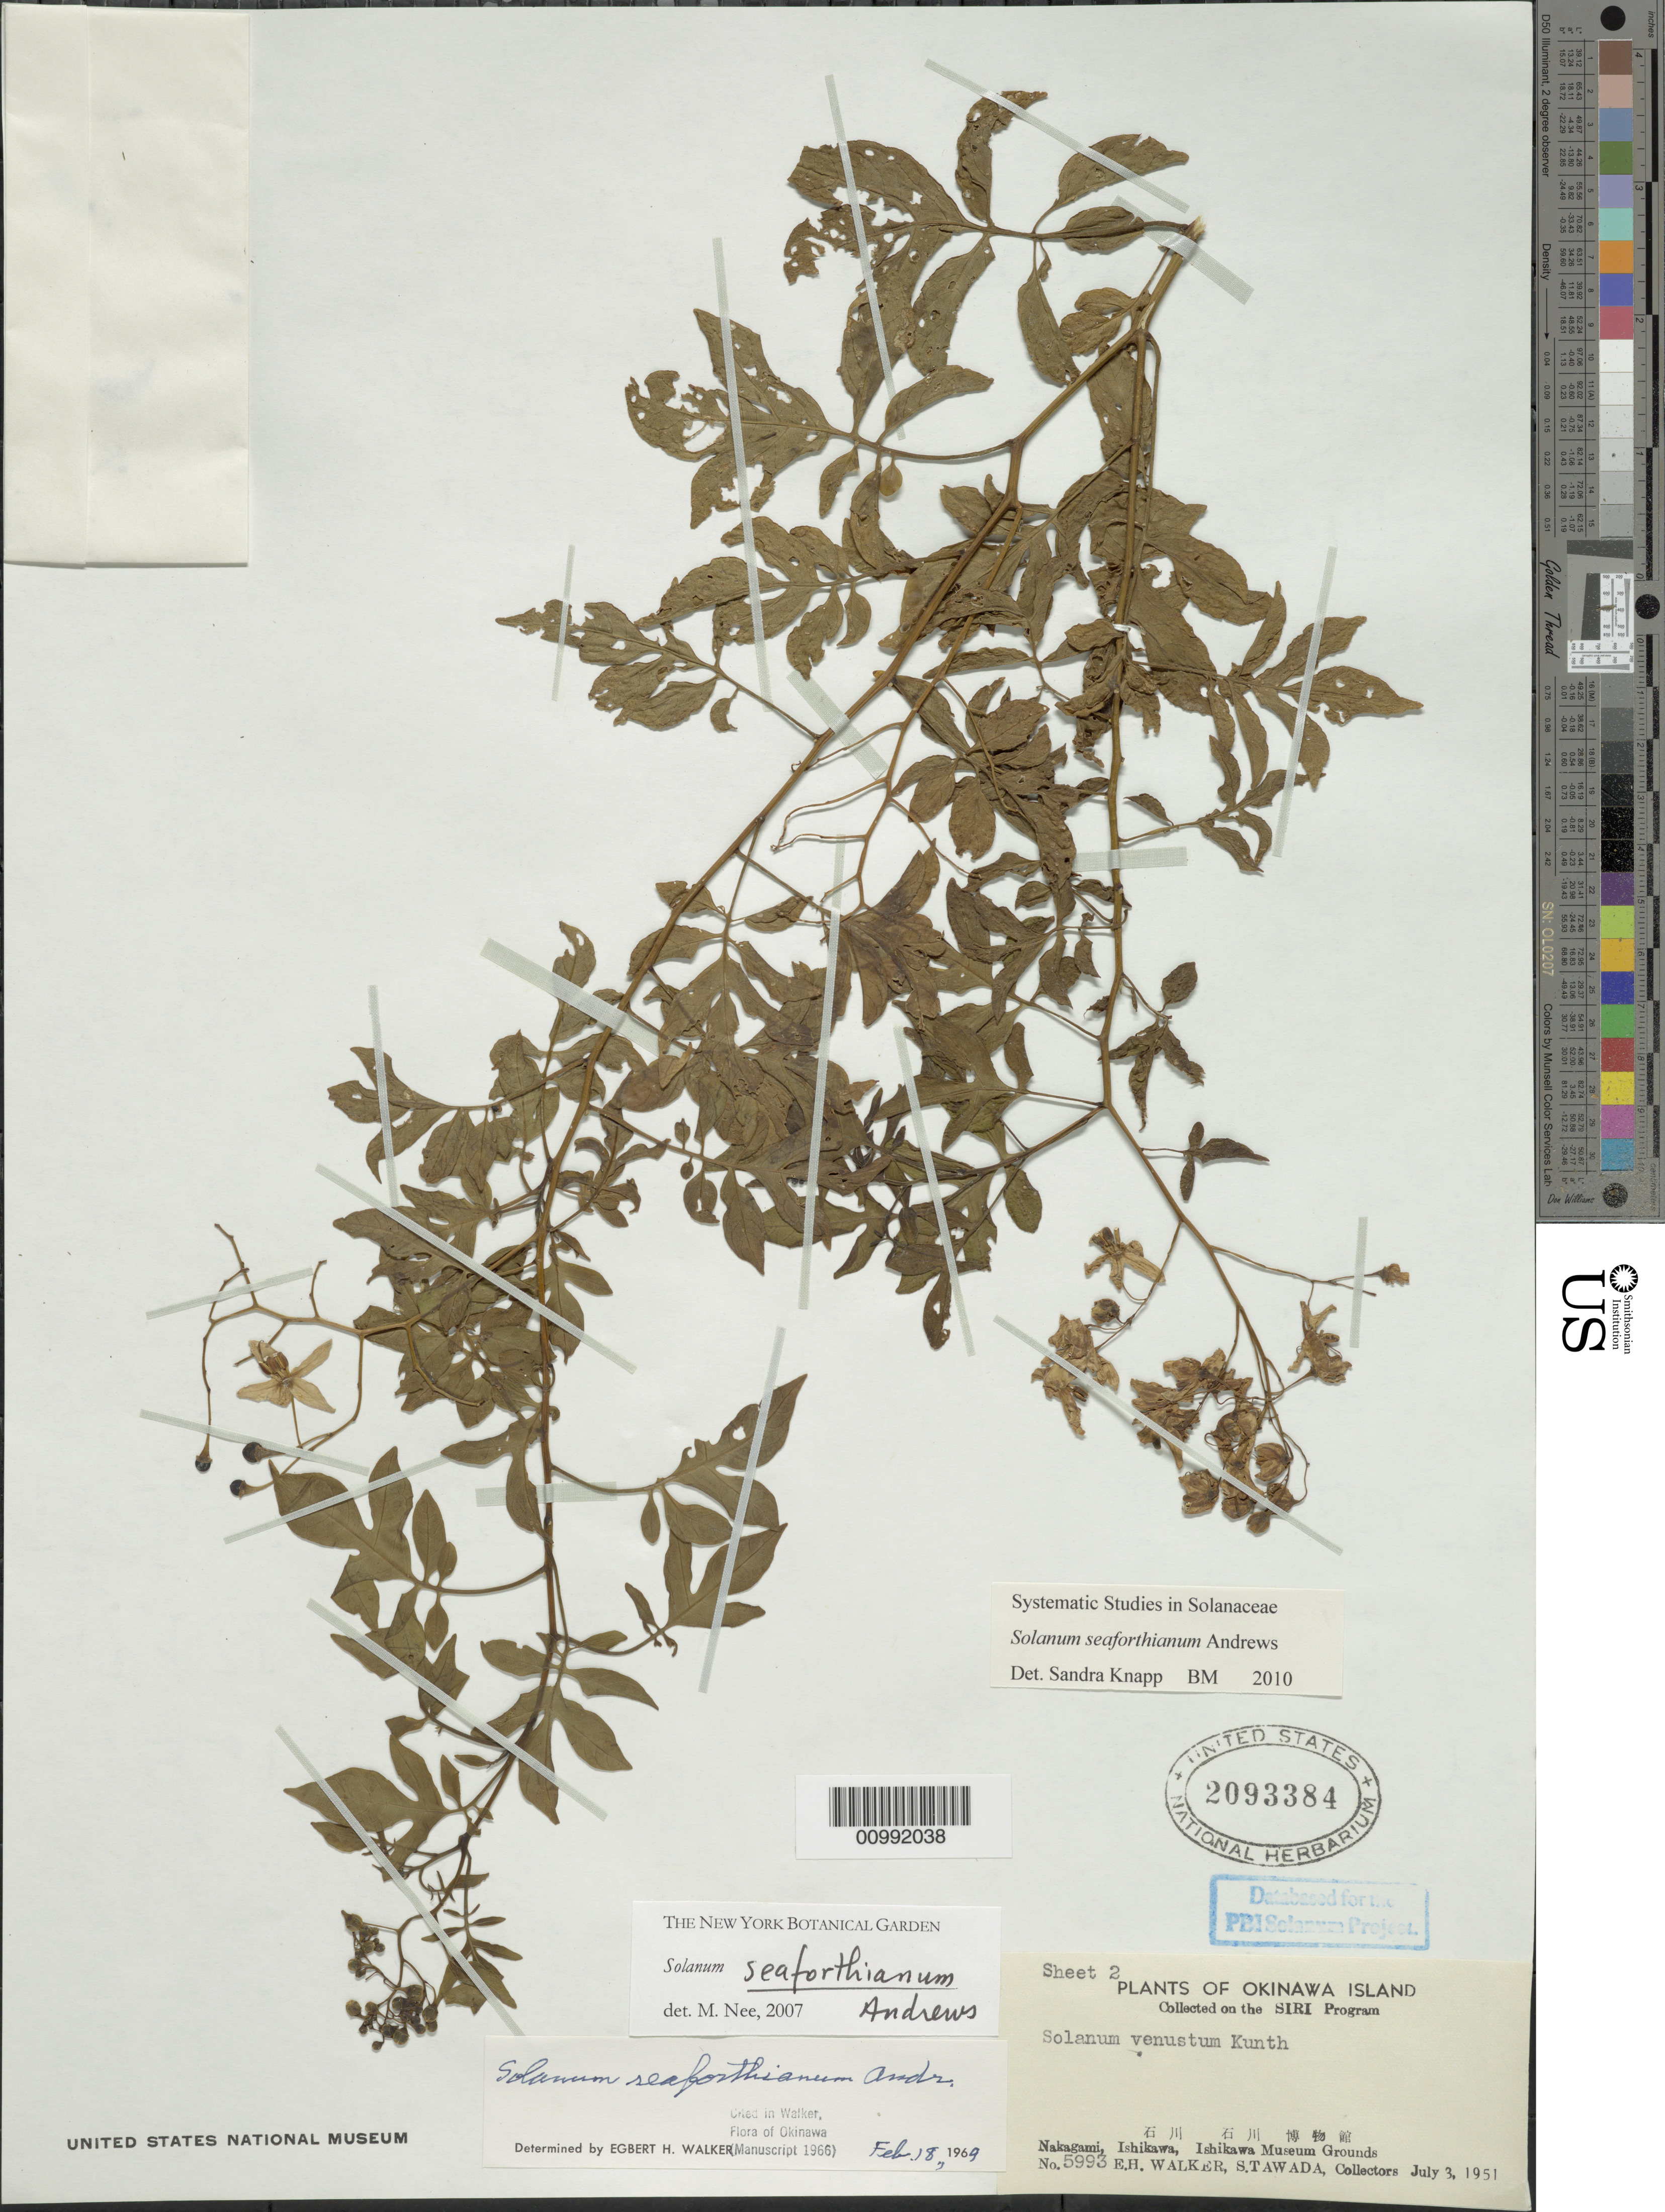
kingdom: Plantae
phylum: Tracheophyta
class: Magnoliopsida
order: Solanales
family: Solanaceae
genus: Solanum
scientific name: Solanum seaforthianum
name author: Andrews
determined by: Knapp, S. D.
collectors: E. H. Walker & S. Tawada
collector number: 5993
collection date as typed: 3 Jul 1951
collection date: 1951-07-03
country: Japan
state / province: Okinawa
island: Okinawa I.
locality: Ishikawa, Ishikawa Museum Grounds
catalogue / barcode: US 2093384